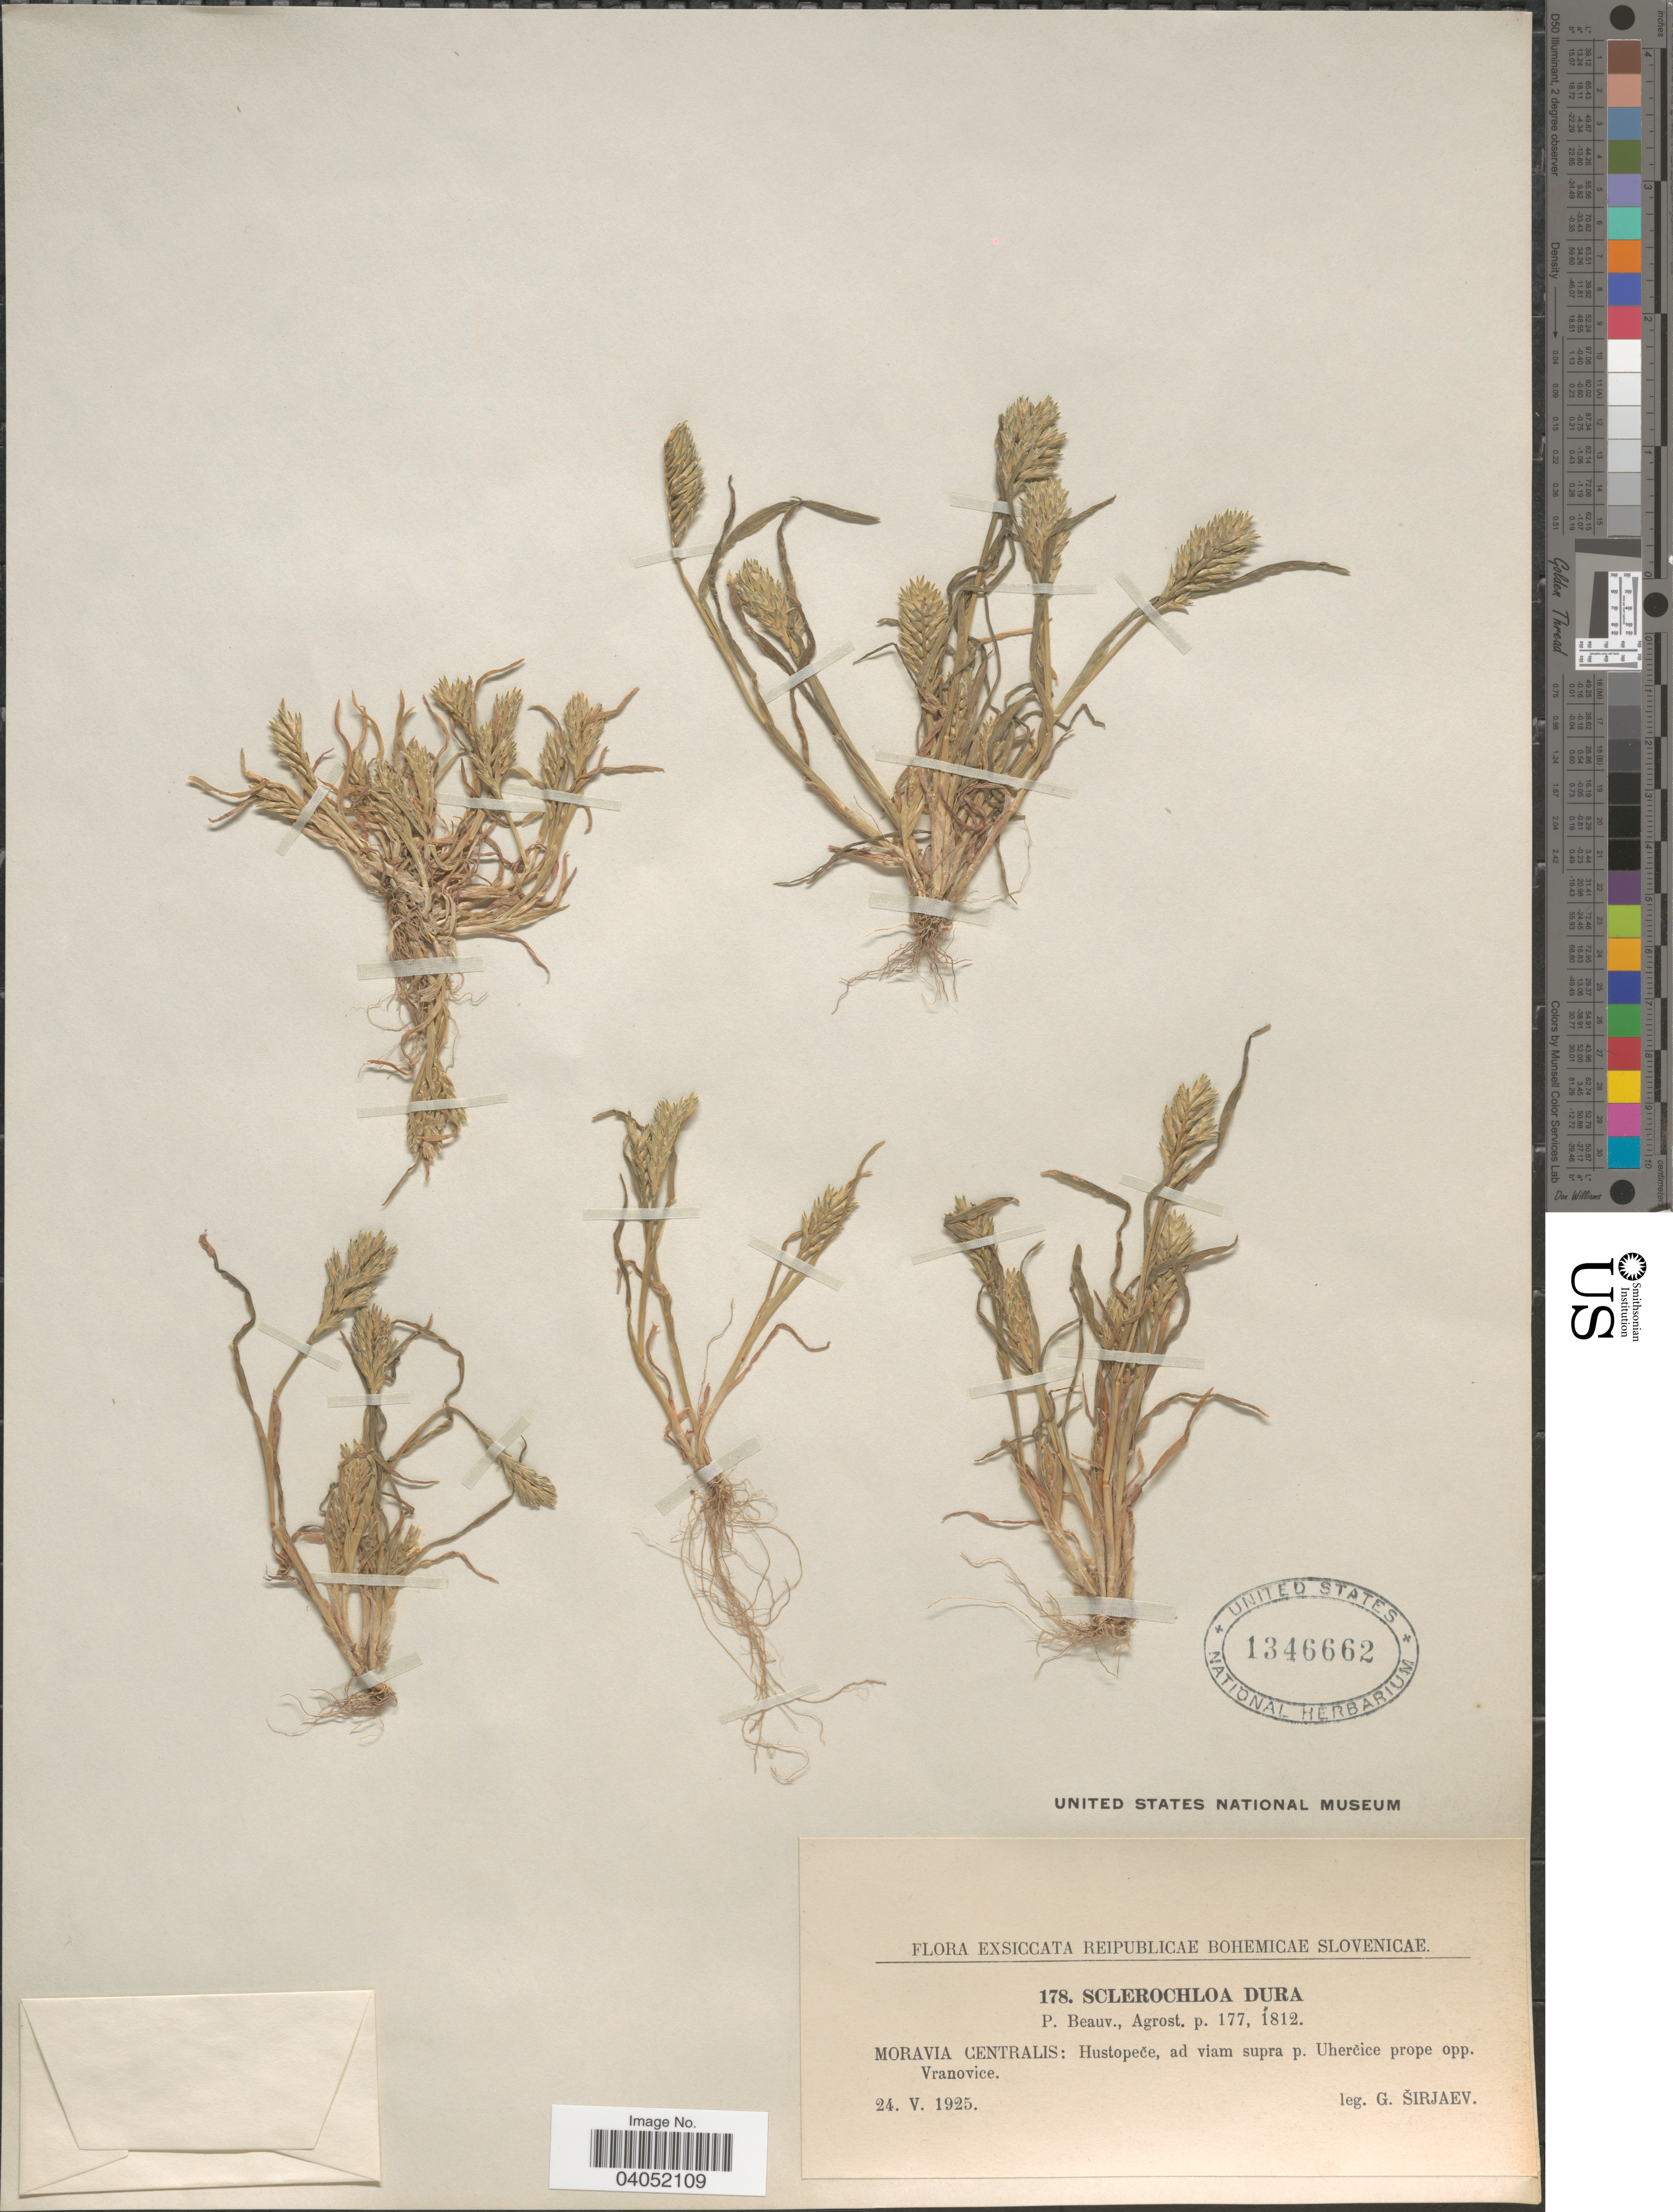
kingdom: Plantae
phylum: Tracheophyta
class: Liliopsida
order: Poales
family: Poaceae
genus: Sclerochloa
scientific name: Sclerochloa dura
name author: (L.) P. Beauv.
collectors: G. Sirjaev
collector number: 178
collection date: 1925-05-24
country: Czechia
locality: Moravia Centralis: hustopeče, ad viam supra p. Uherčice prope opp. Vranovice.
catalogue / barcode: US 1346662